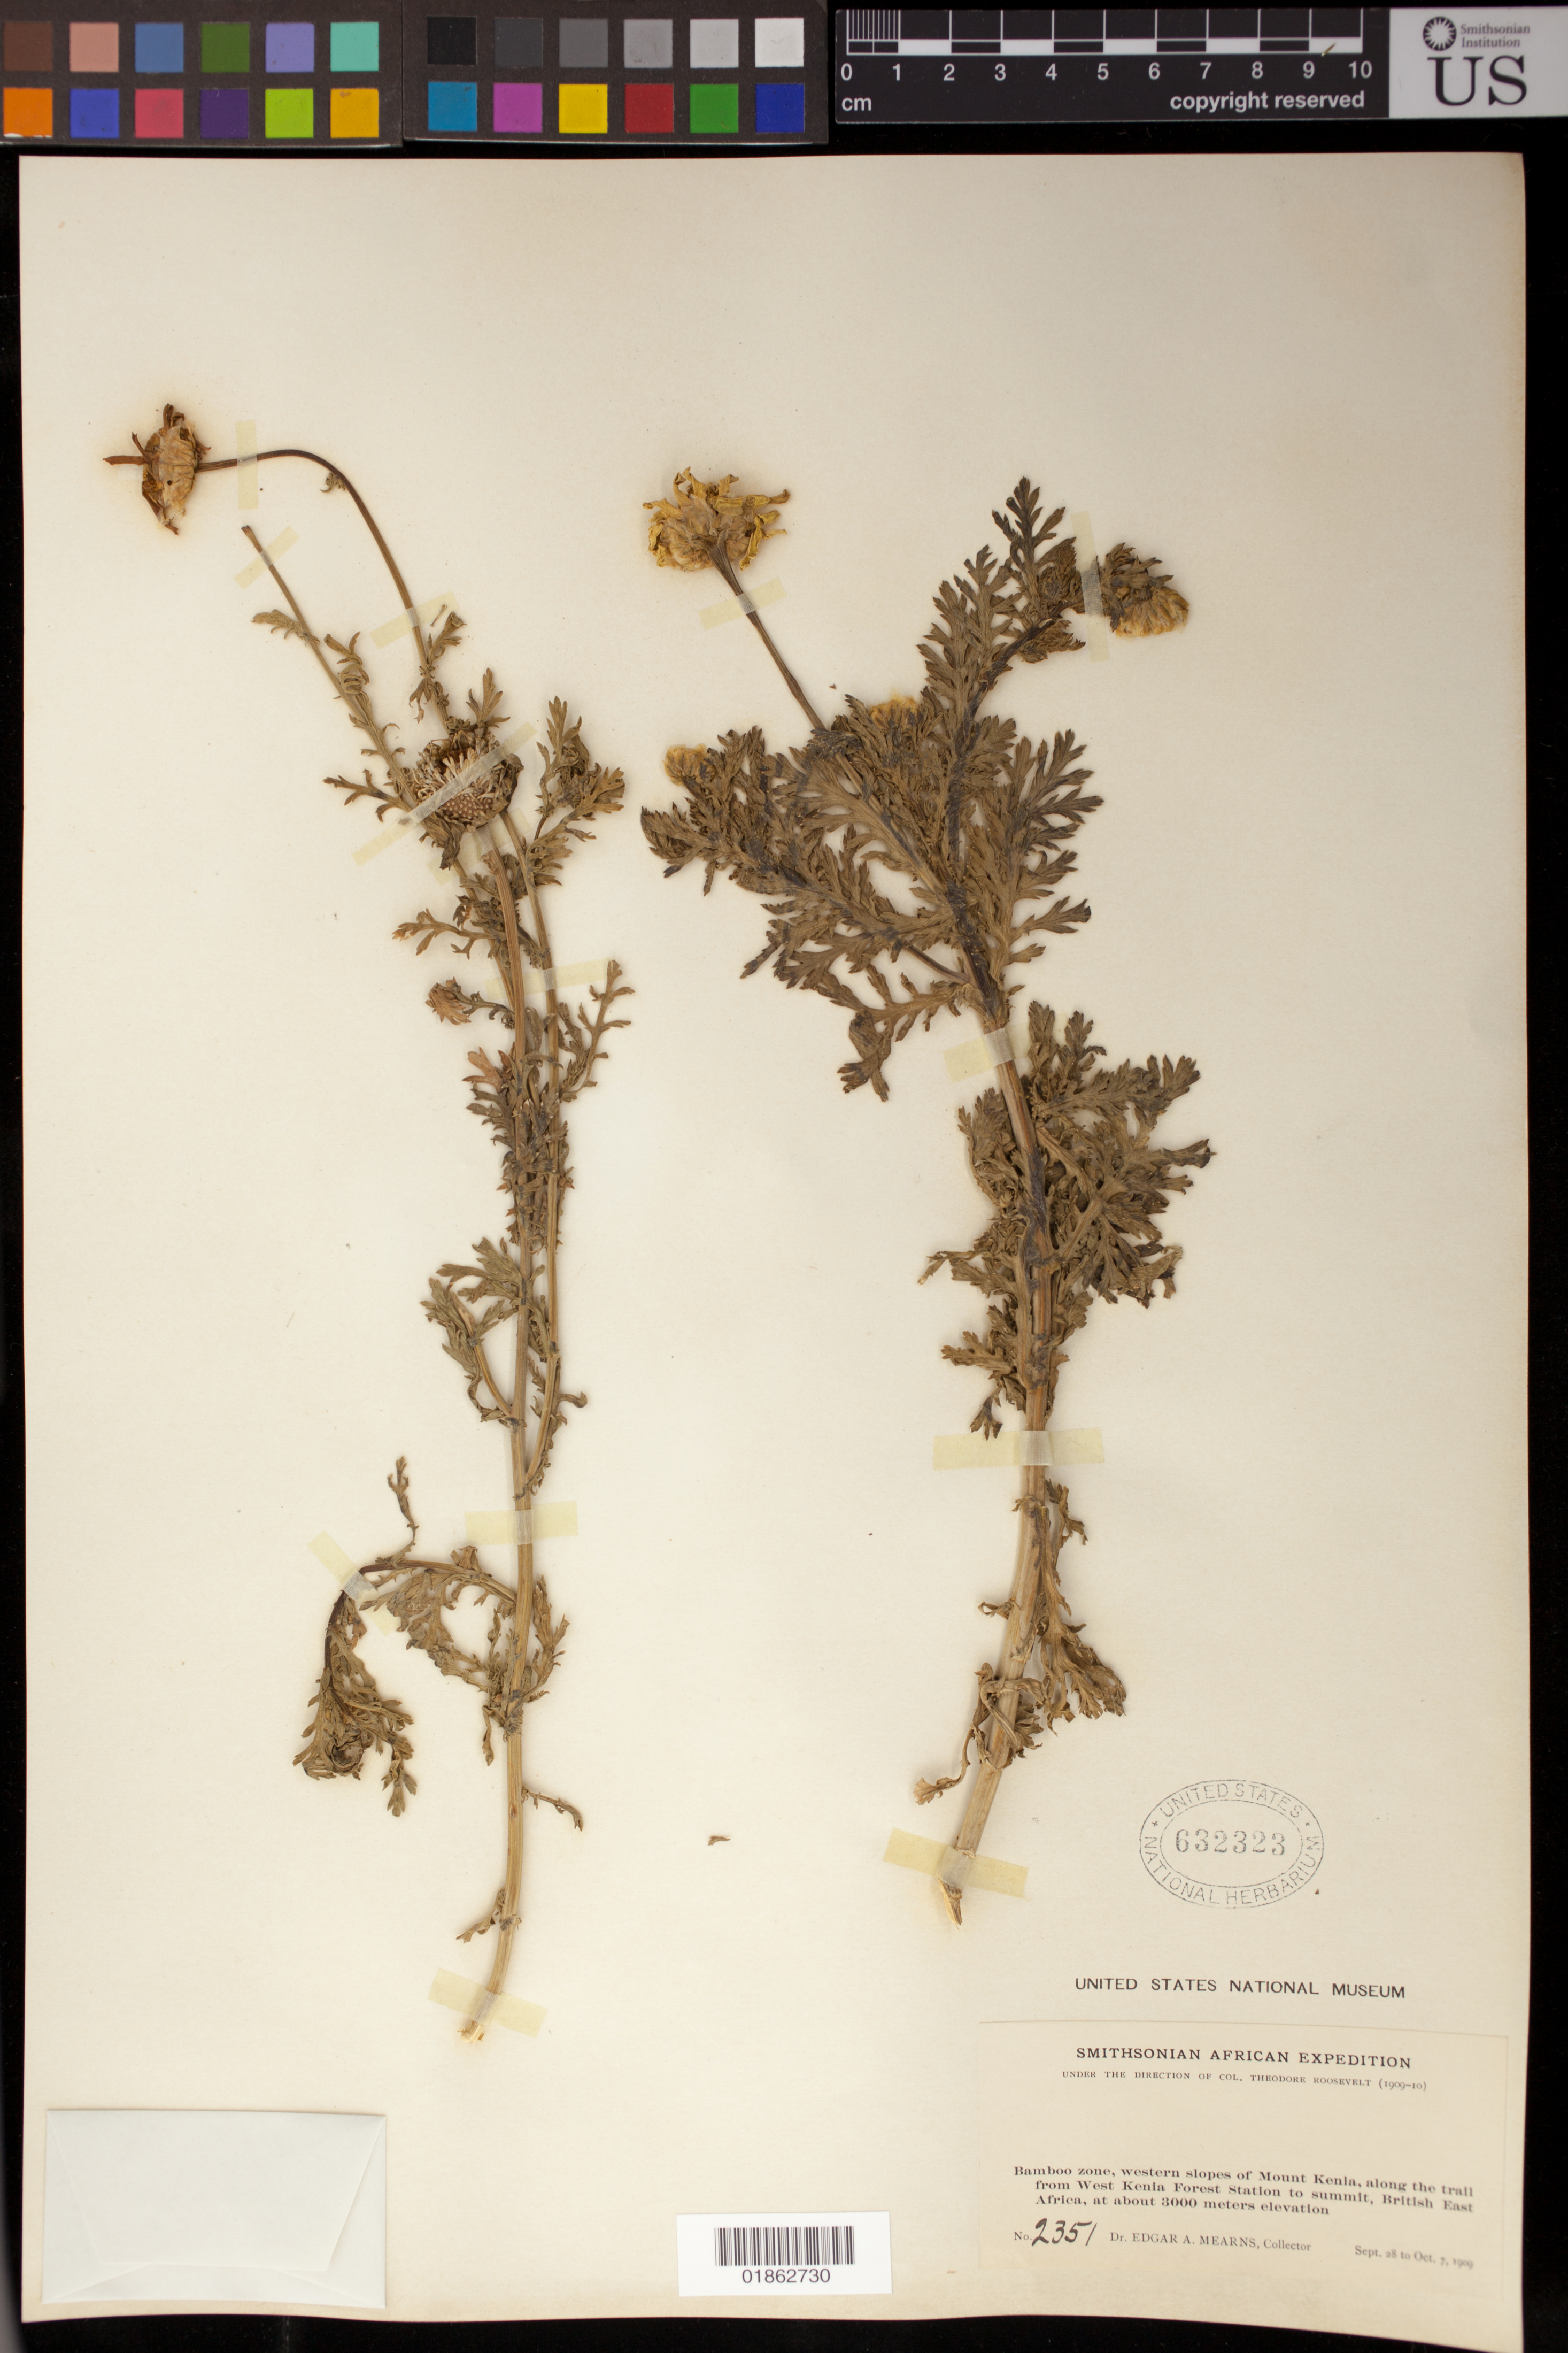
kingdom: Plantae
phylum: Tracheophyta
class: Magnoliopsida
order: Asterales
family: Asteraceae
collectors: E. A. Mearns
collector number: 2351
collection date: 1909-09-28/1909-10-07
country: Kenya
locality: Bamboo zone, western slopes of Mount Kenia, along the trail from West Kenia Forest Station to summit, British East Africa.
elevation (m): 3000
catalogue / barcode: US 632323